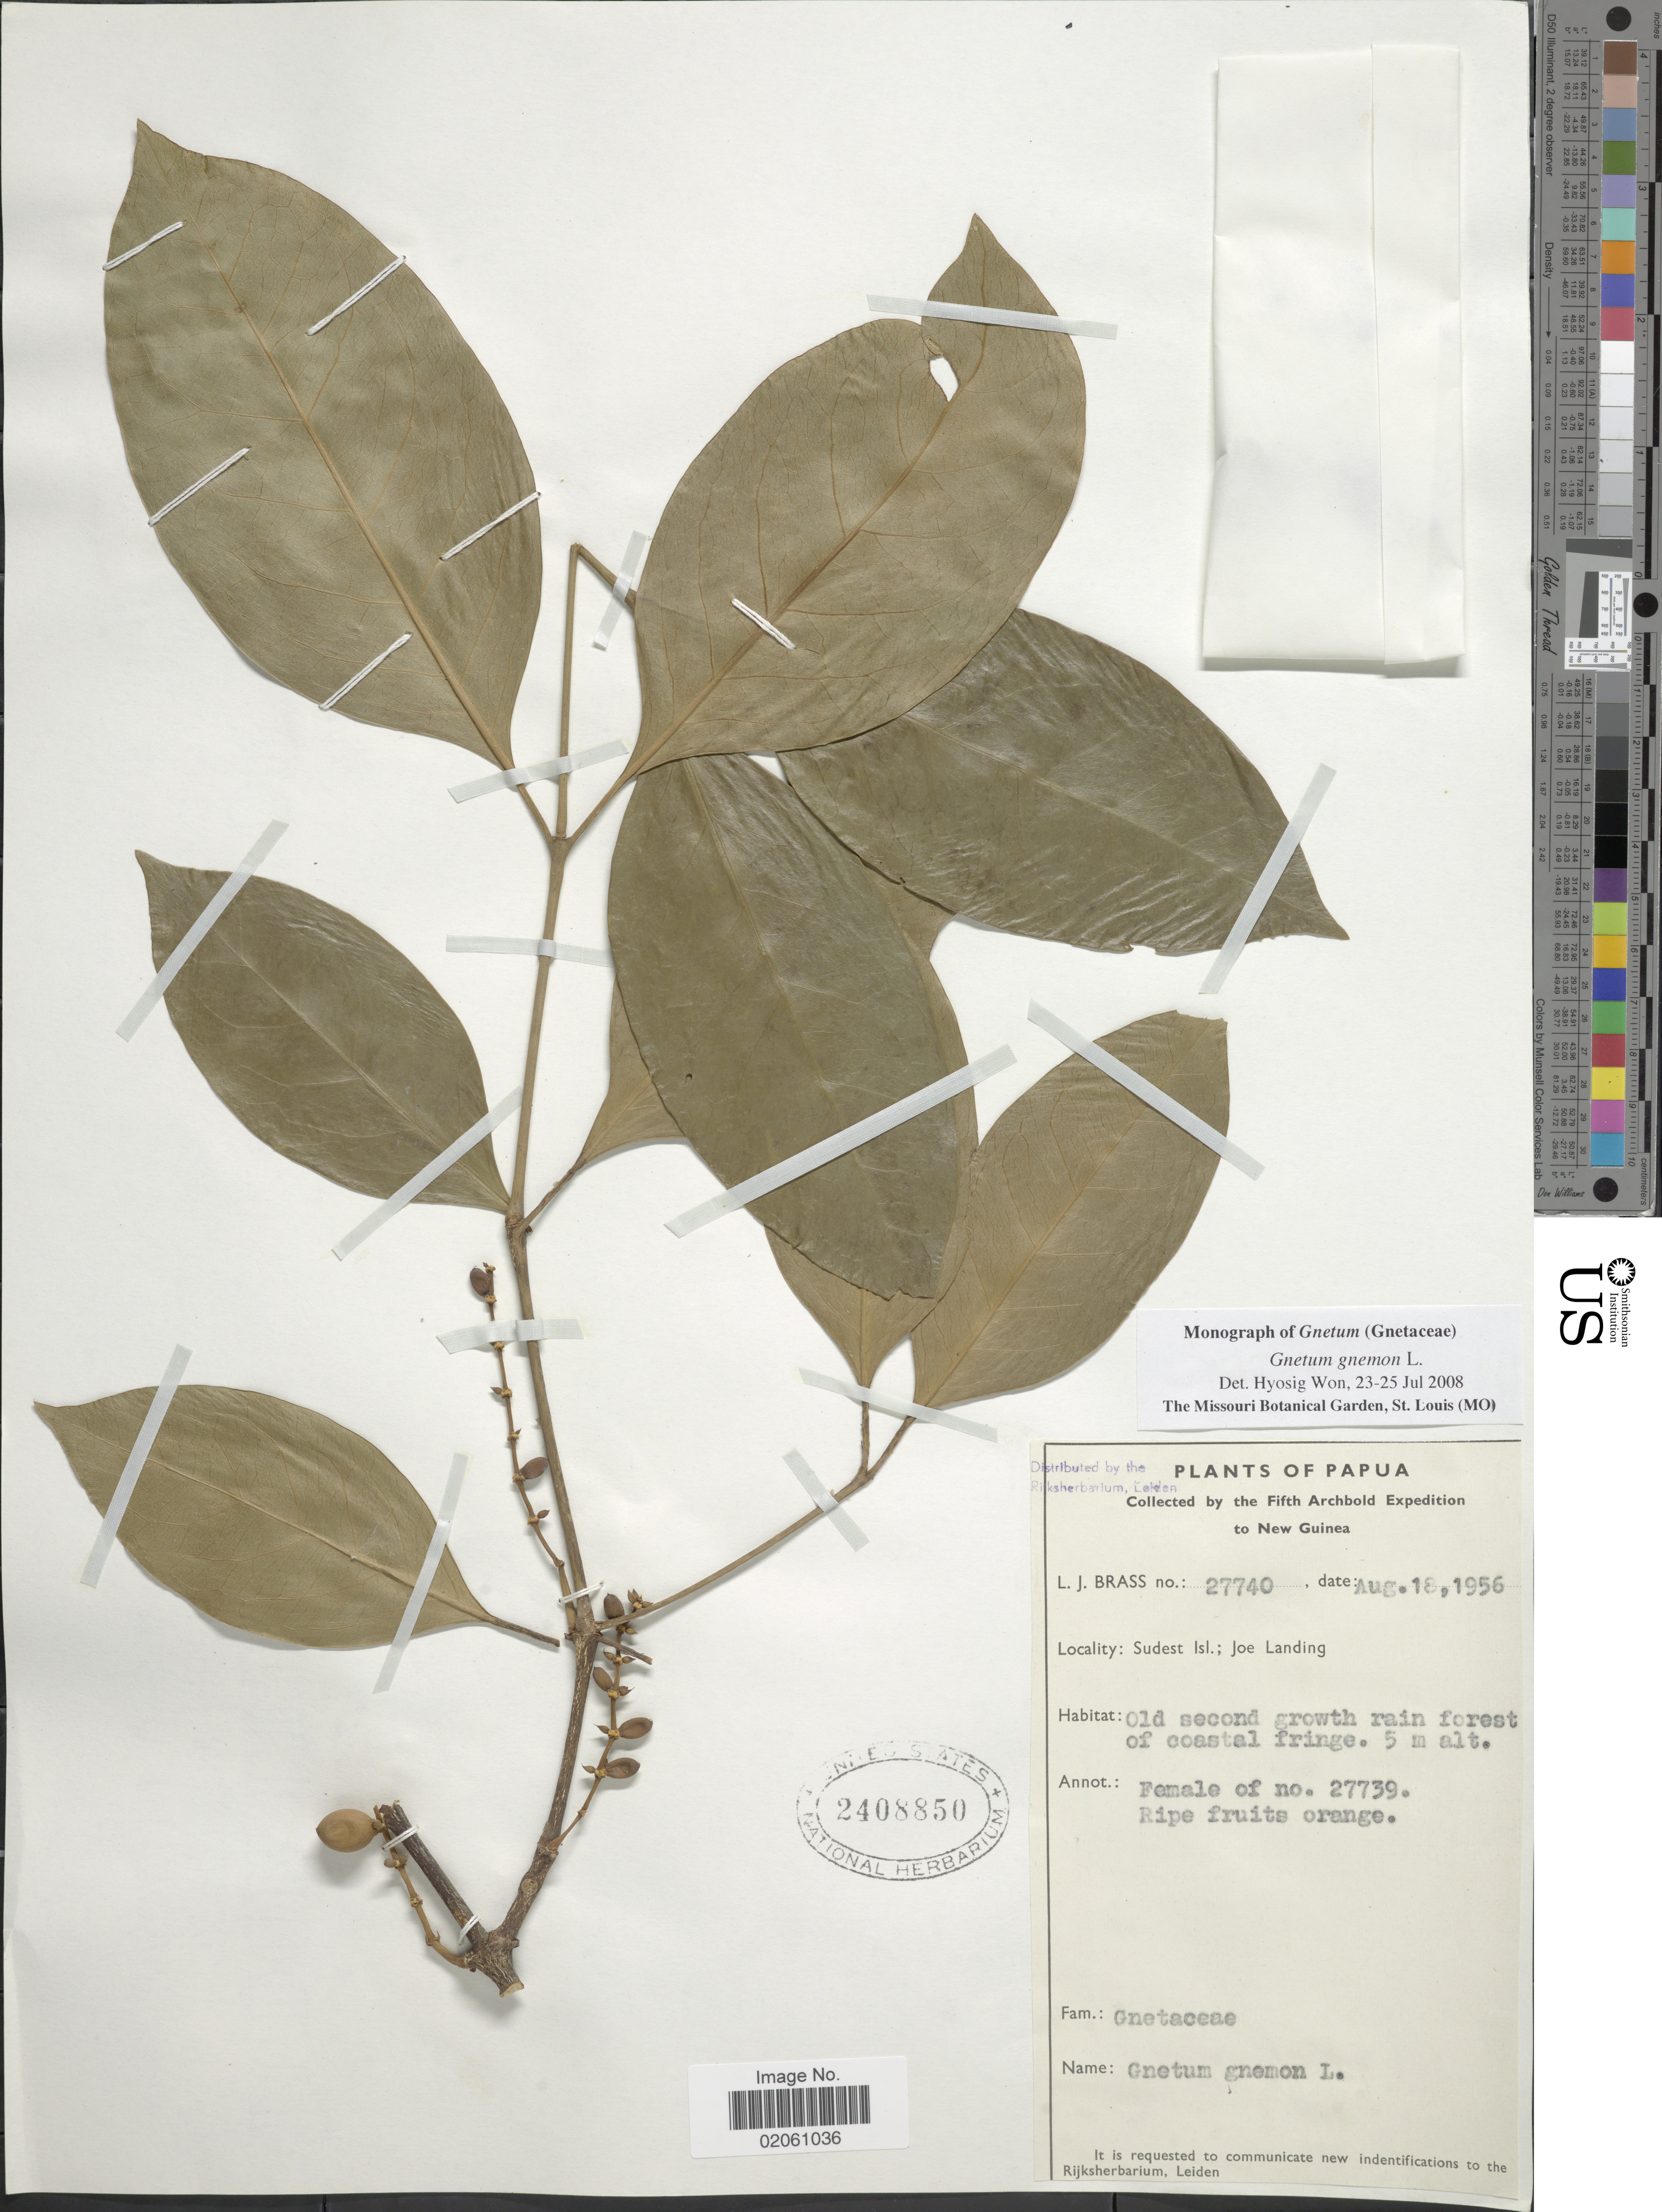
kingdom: Plantae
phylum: Tracheophyta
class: Gnetopsida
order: Gnetales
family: Gnetaceae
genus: Gnetum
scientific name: Gnetum gnemon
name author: L.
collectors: L. J. Brass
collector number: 27740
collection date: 1956-08-18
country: Papua New Guinea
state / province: Milne Bay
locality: Sudest Isl; Joe Landing, Old second growth rain forest of coastal fringe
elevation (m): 5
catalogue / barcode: US 2408850